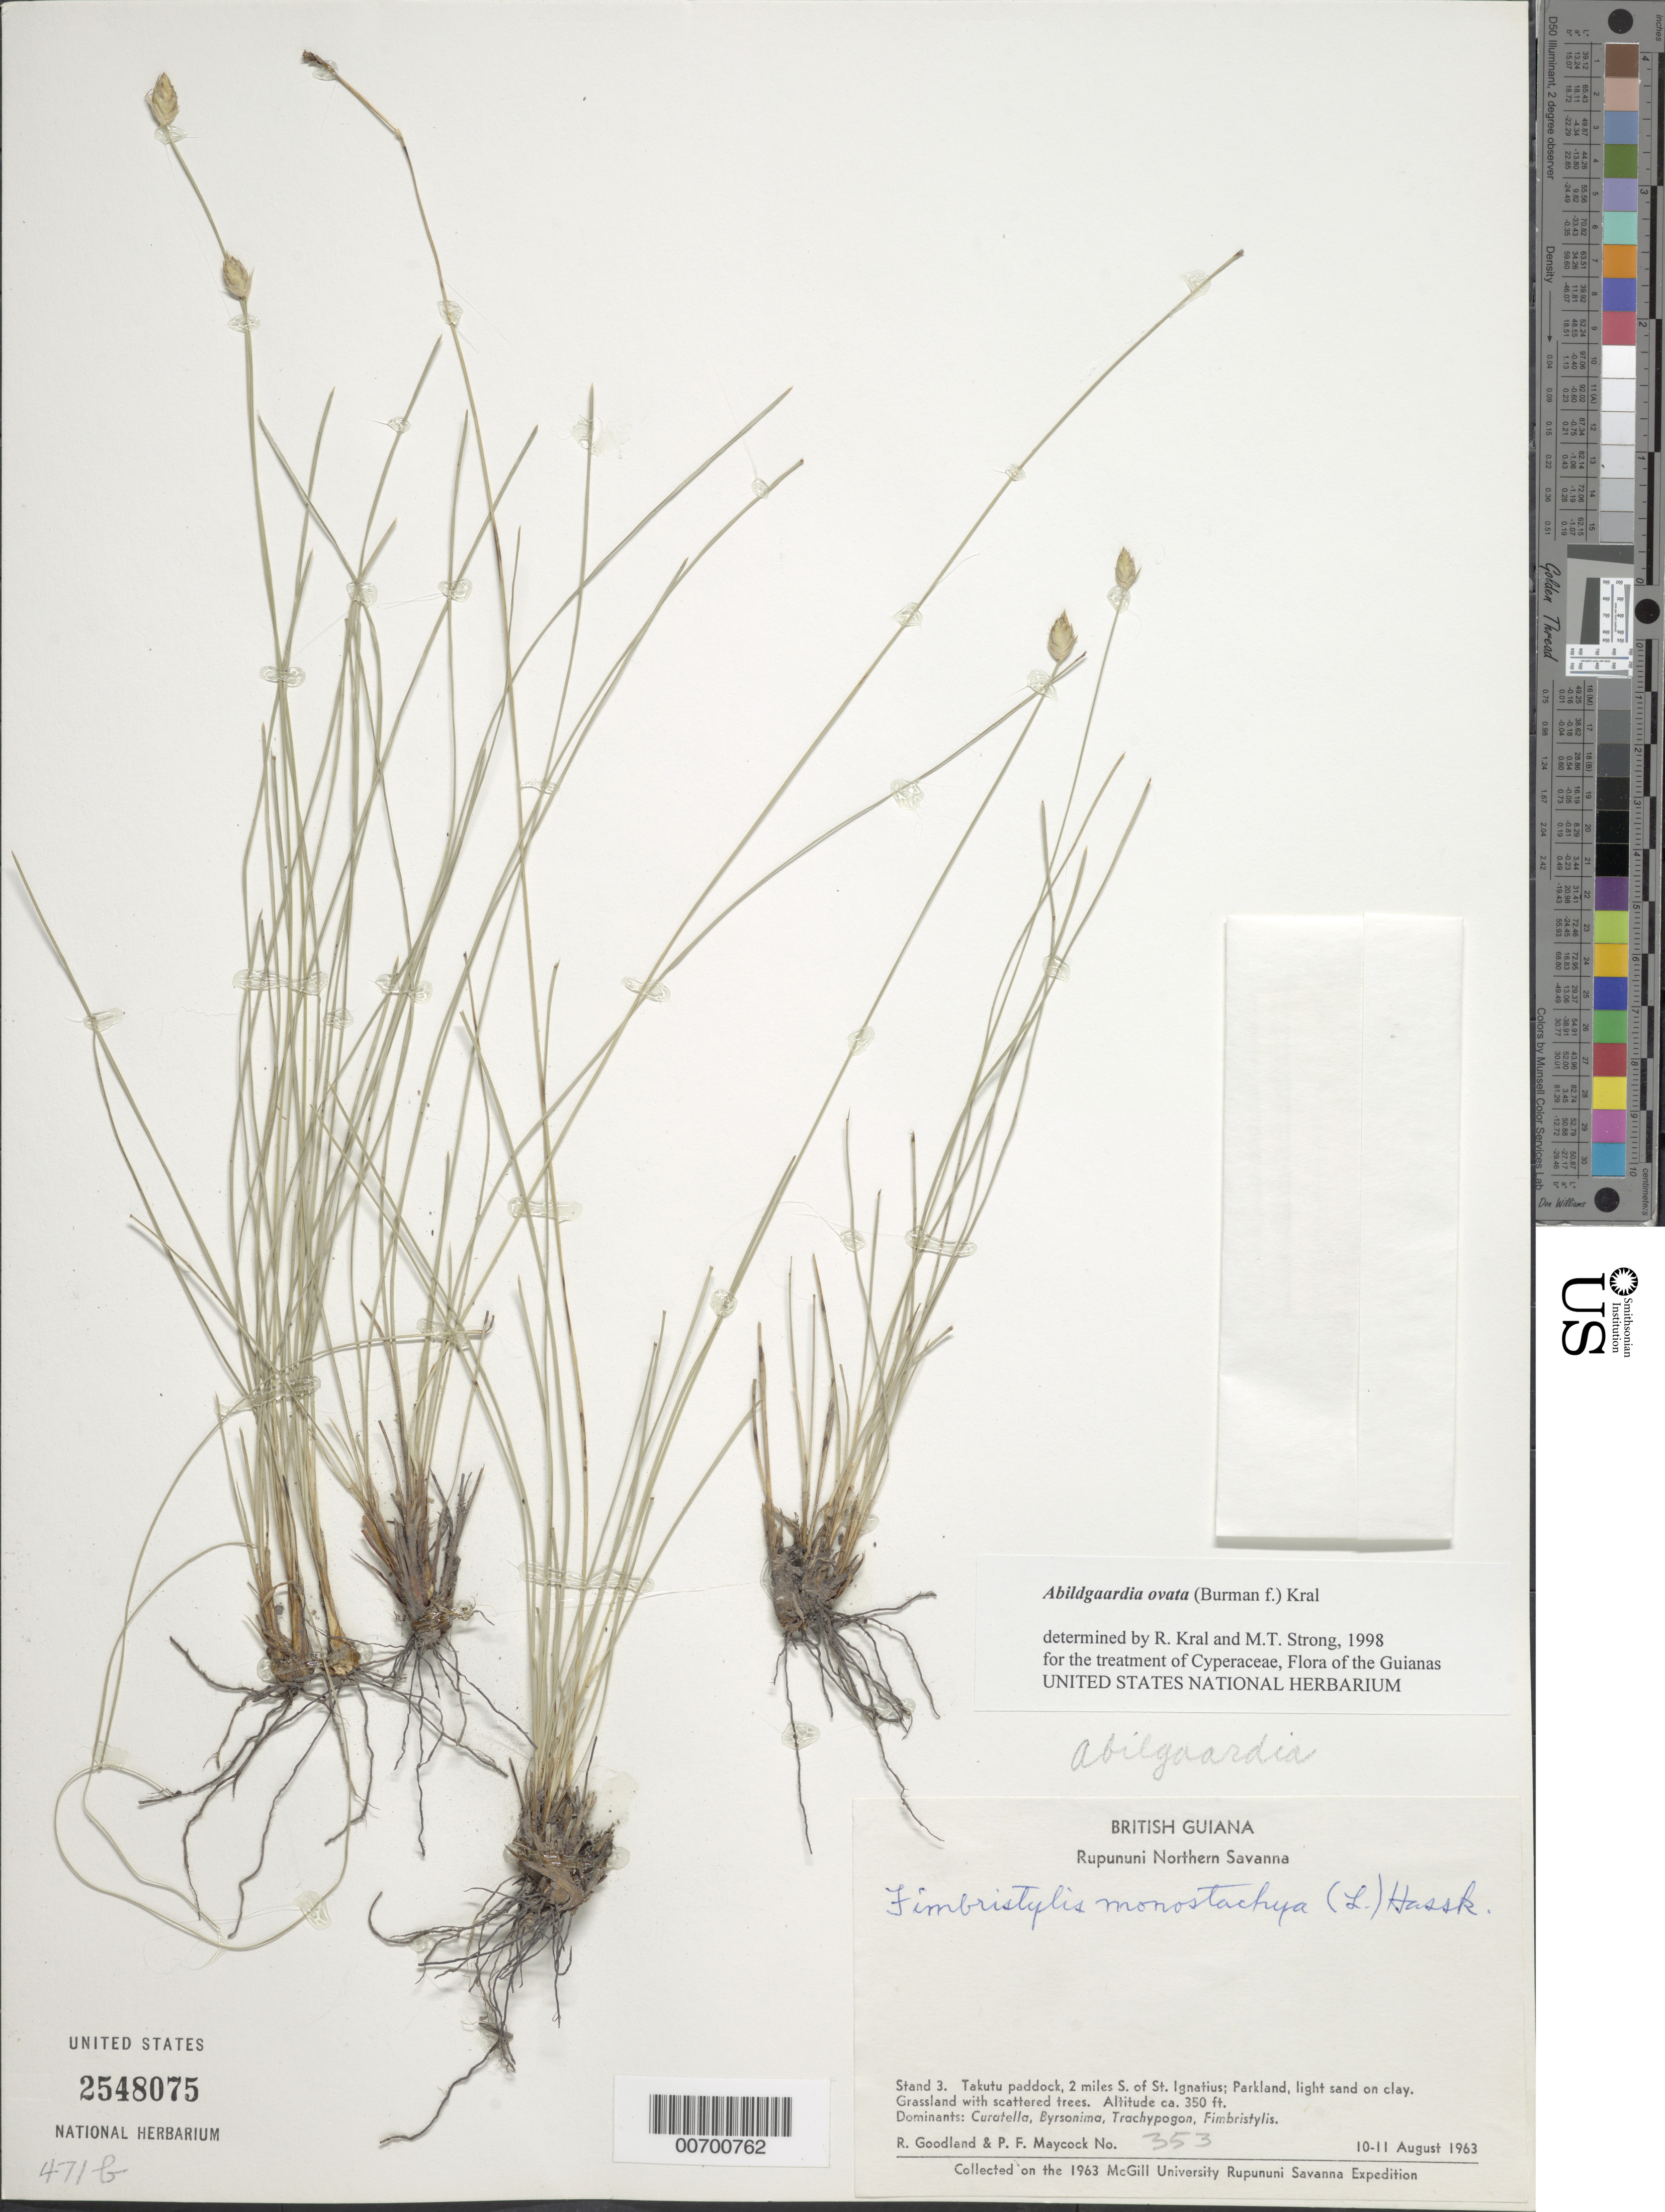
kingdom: Plantae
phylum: Tracheophyta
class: Liliopsida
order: Poales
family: Cyperaceae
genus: Abildgaardia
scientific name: Abildgaardia ovata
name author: (Burm. f.) Kral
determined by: Kral, R.; Strong, M. T.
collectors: R. Goodland & P. Maycock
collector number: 353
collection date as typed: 10-Aug-63 to 11-Aug-63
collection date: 1963-08-10/1963-08-11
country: Guyana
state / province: U. Takutu-U. Essequibo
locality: Rupununi Northern Savanna, St. Ignatius, 2 mi. S of; near Takutu; Takutu paddock, Parkland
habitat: Light sand on clay. Grassland with scattered trees. Dominants: Curatella, Byrsonima, Trachypogon, Fimbristylis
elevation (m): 107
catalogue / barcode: US 2548075